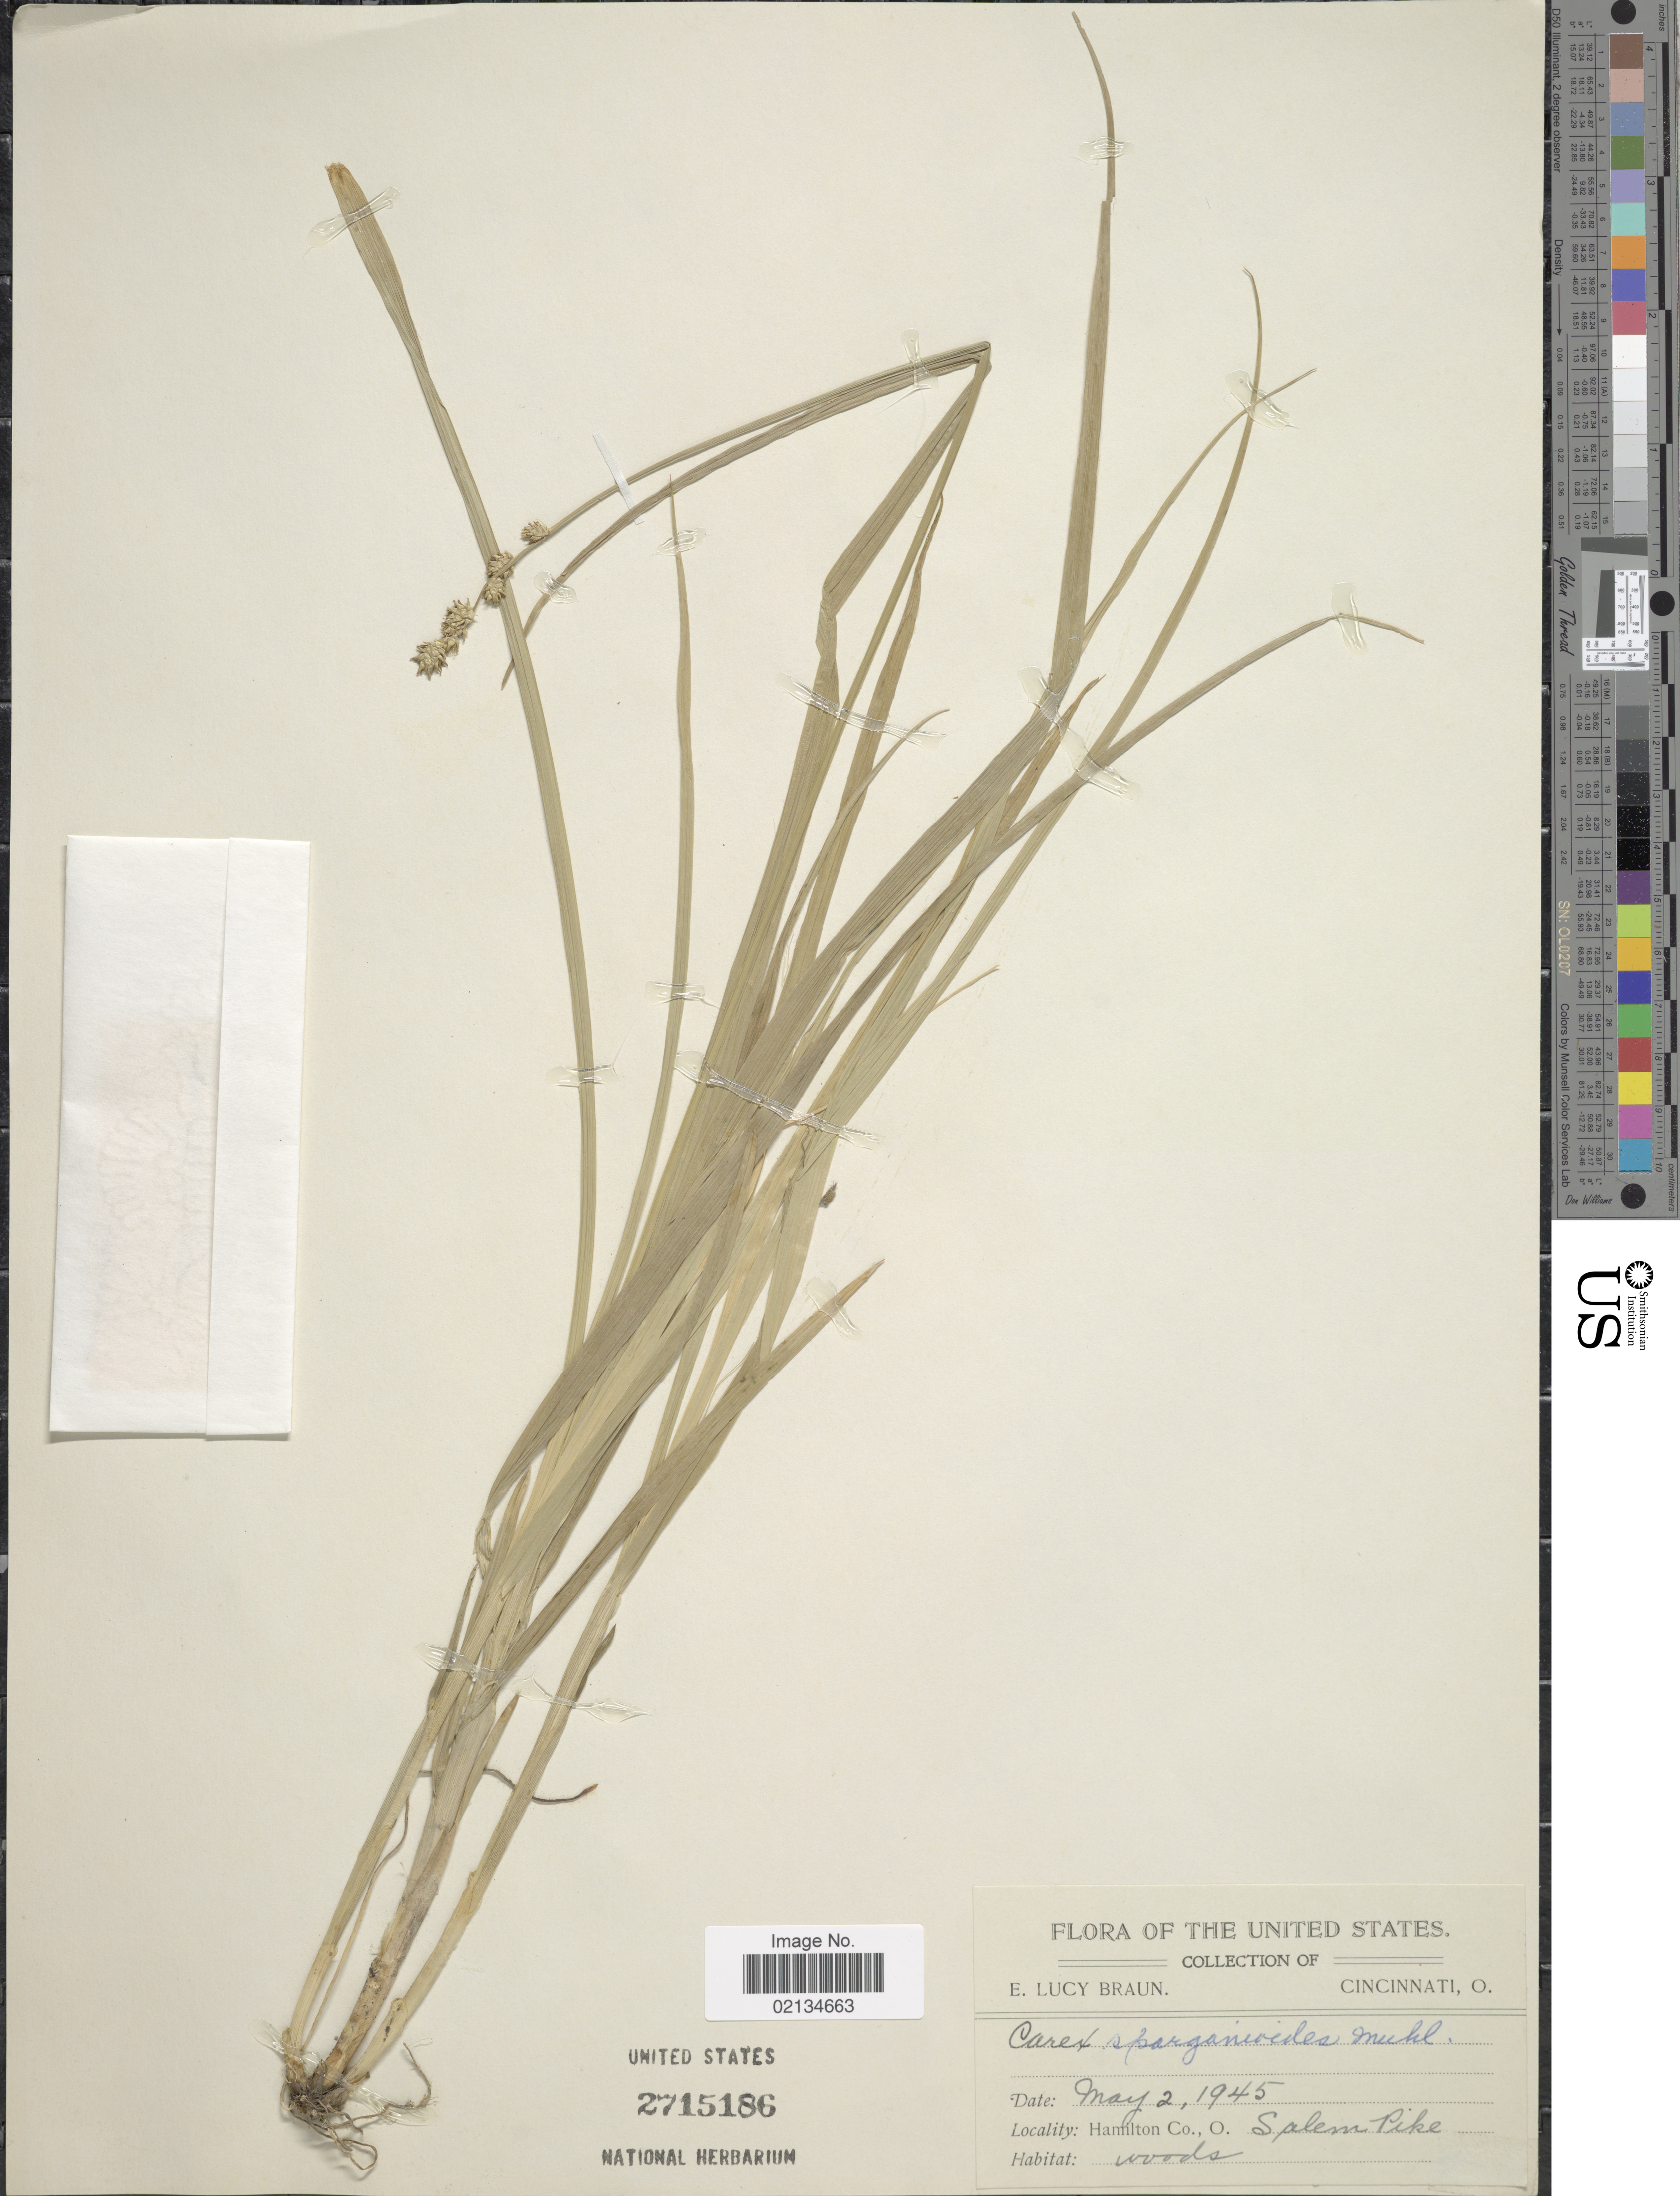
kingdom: Plantae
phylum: Tracheophyta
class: Liliopsida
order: Poales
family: Cyperaceae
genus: Carex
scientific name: Carex sparganioides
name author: Muhl. ex Willd.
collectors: E. L. Braun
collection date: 1945-05-02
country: United States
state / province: Ohio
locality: Hamilton Co., Salem Pike, woods.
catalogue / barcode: US 2715186